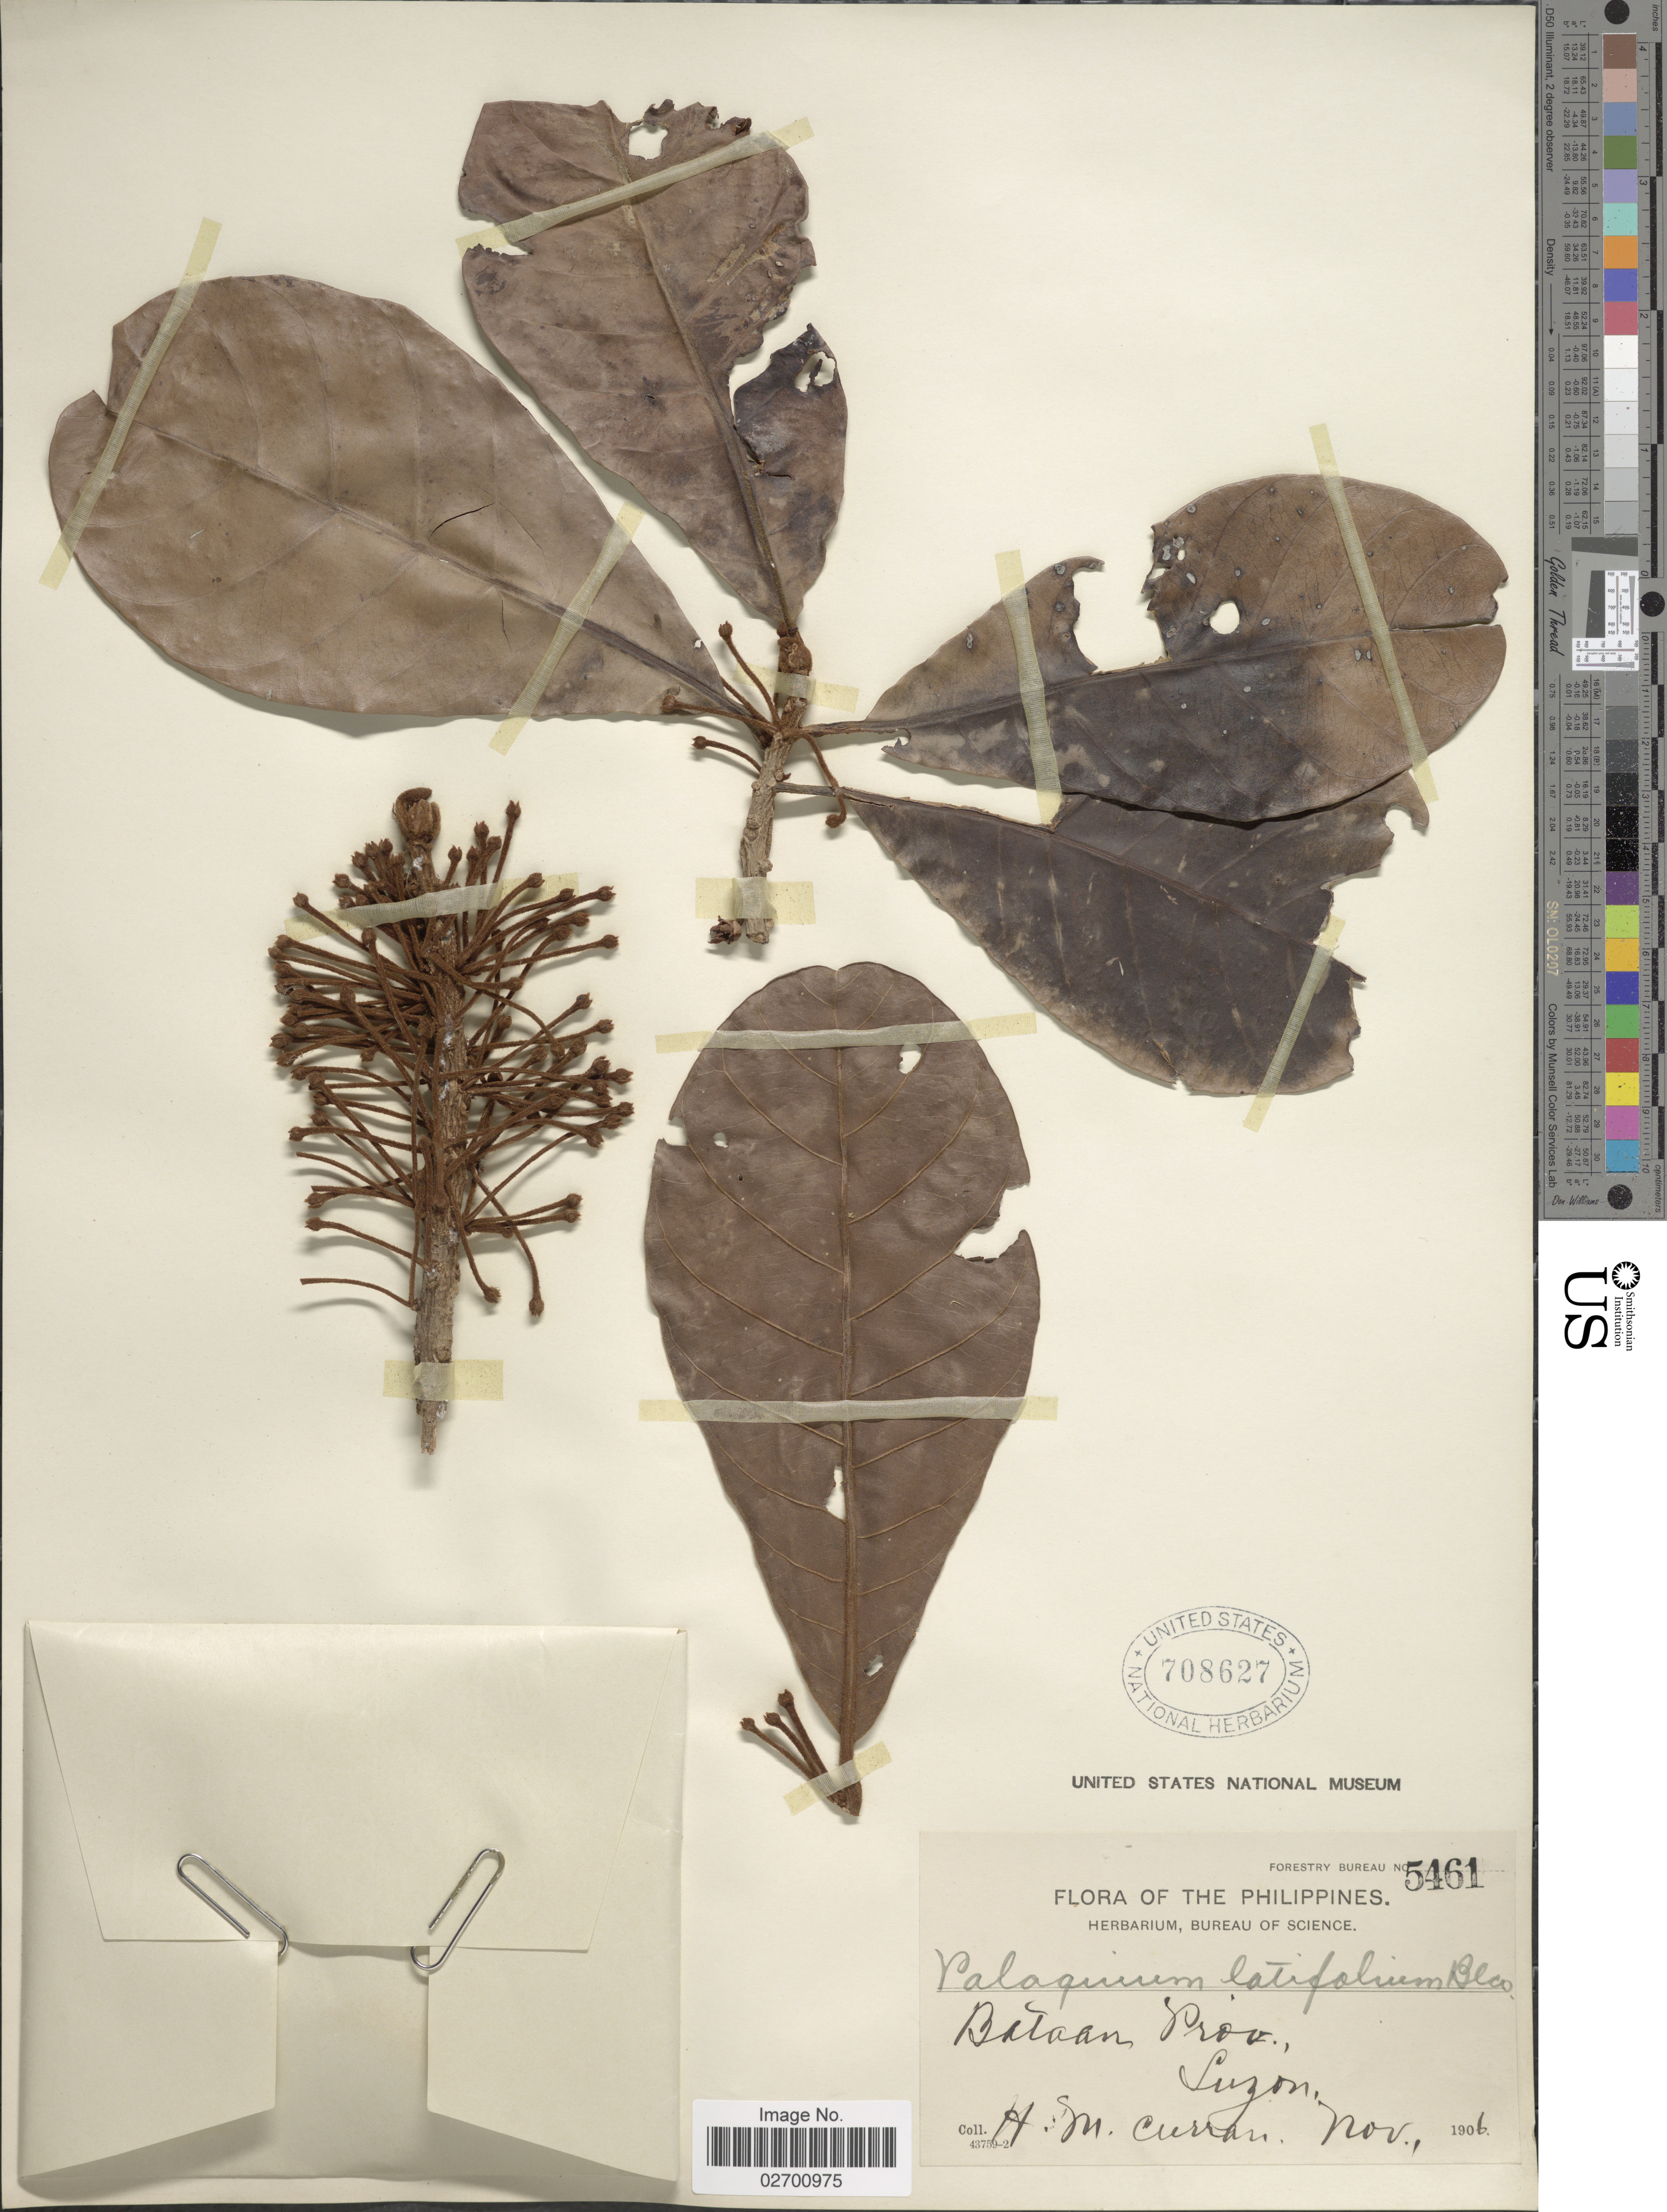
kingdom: Plantae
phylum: Tracheophyta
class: Magnoliopsida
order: Ericales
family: Sapotaceae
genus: Palaquium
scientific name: Palaquium philippense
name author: (Perr.) C.B. Rob.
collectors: H. M. Curran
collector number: Forestry Bureau 5461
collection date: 1906-11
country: Philippines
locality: Bataan Prov., Luzon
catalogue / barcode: US 708627